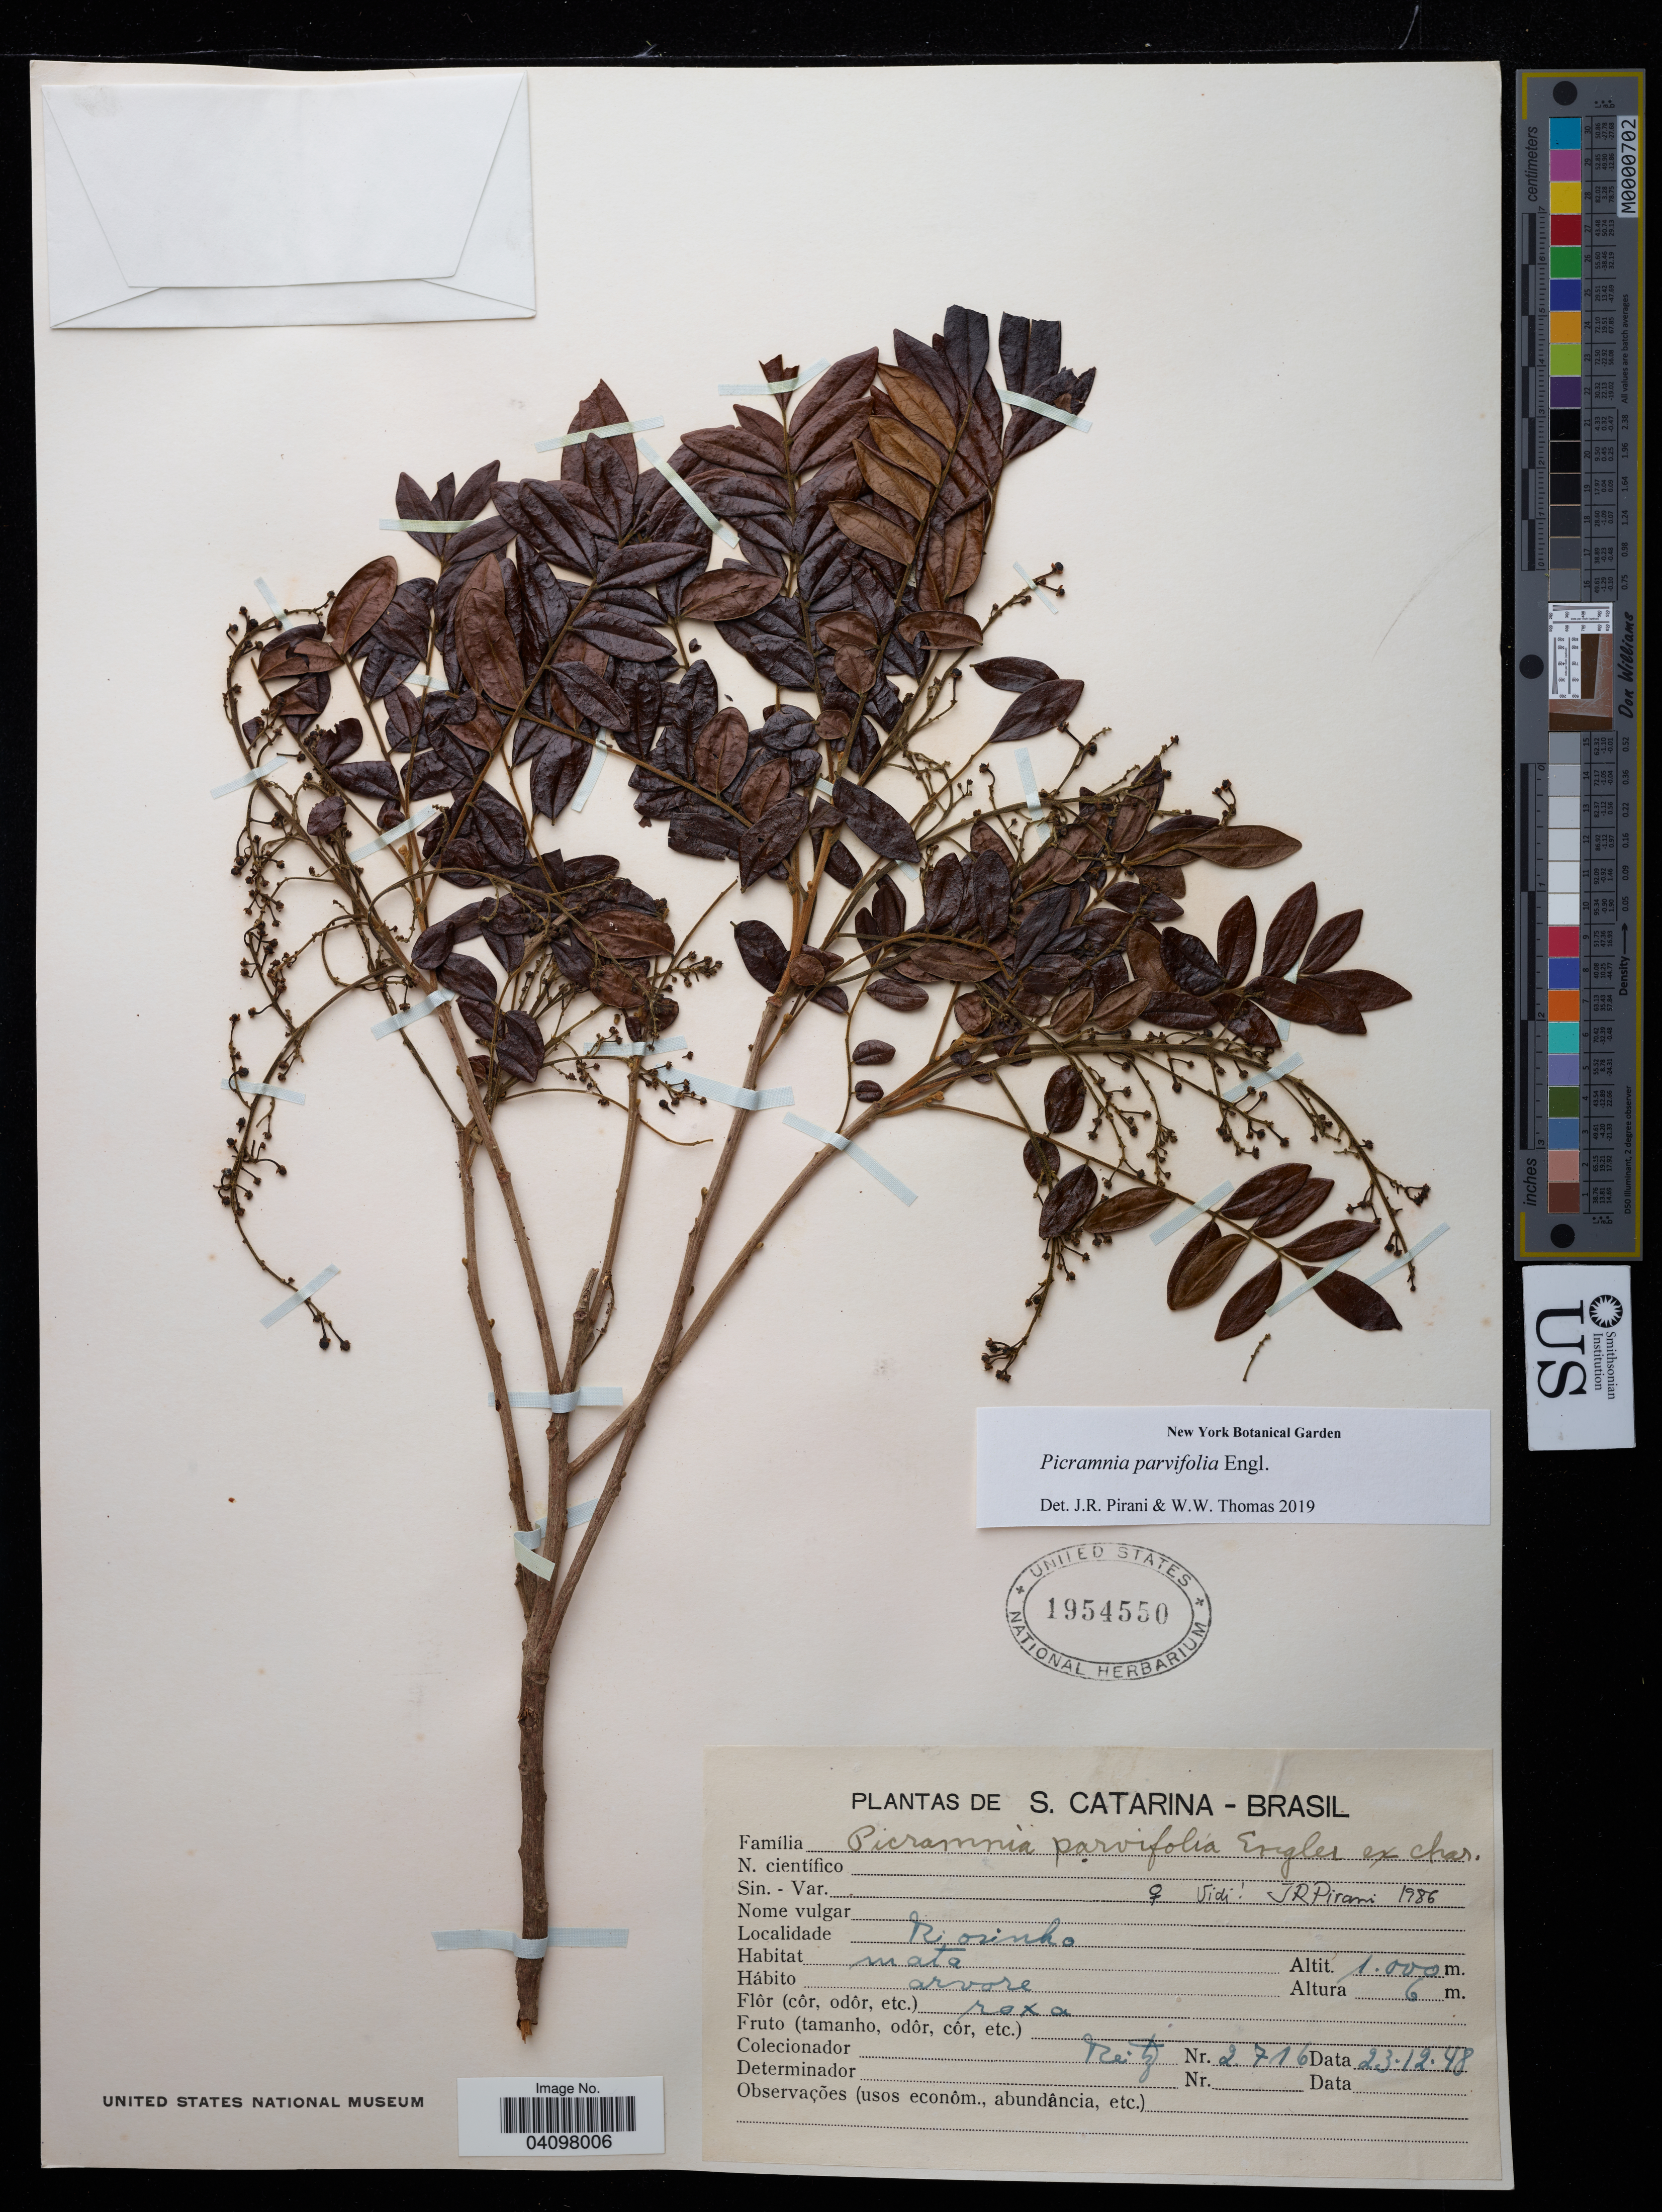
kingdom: Plantae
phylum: Tracheophyta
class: Magnoliopsida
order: Picramniales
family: Picramniaceae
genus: Picramnia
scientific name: Picramnia parvifolia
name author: Engl.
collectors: Reitz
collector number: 2716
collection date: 1948-12-23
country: Brazil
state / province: Santa Catarina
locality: Riozinho.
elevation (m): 1000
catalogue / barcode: US 1954550